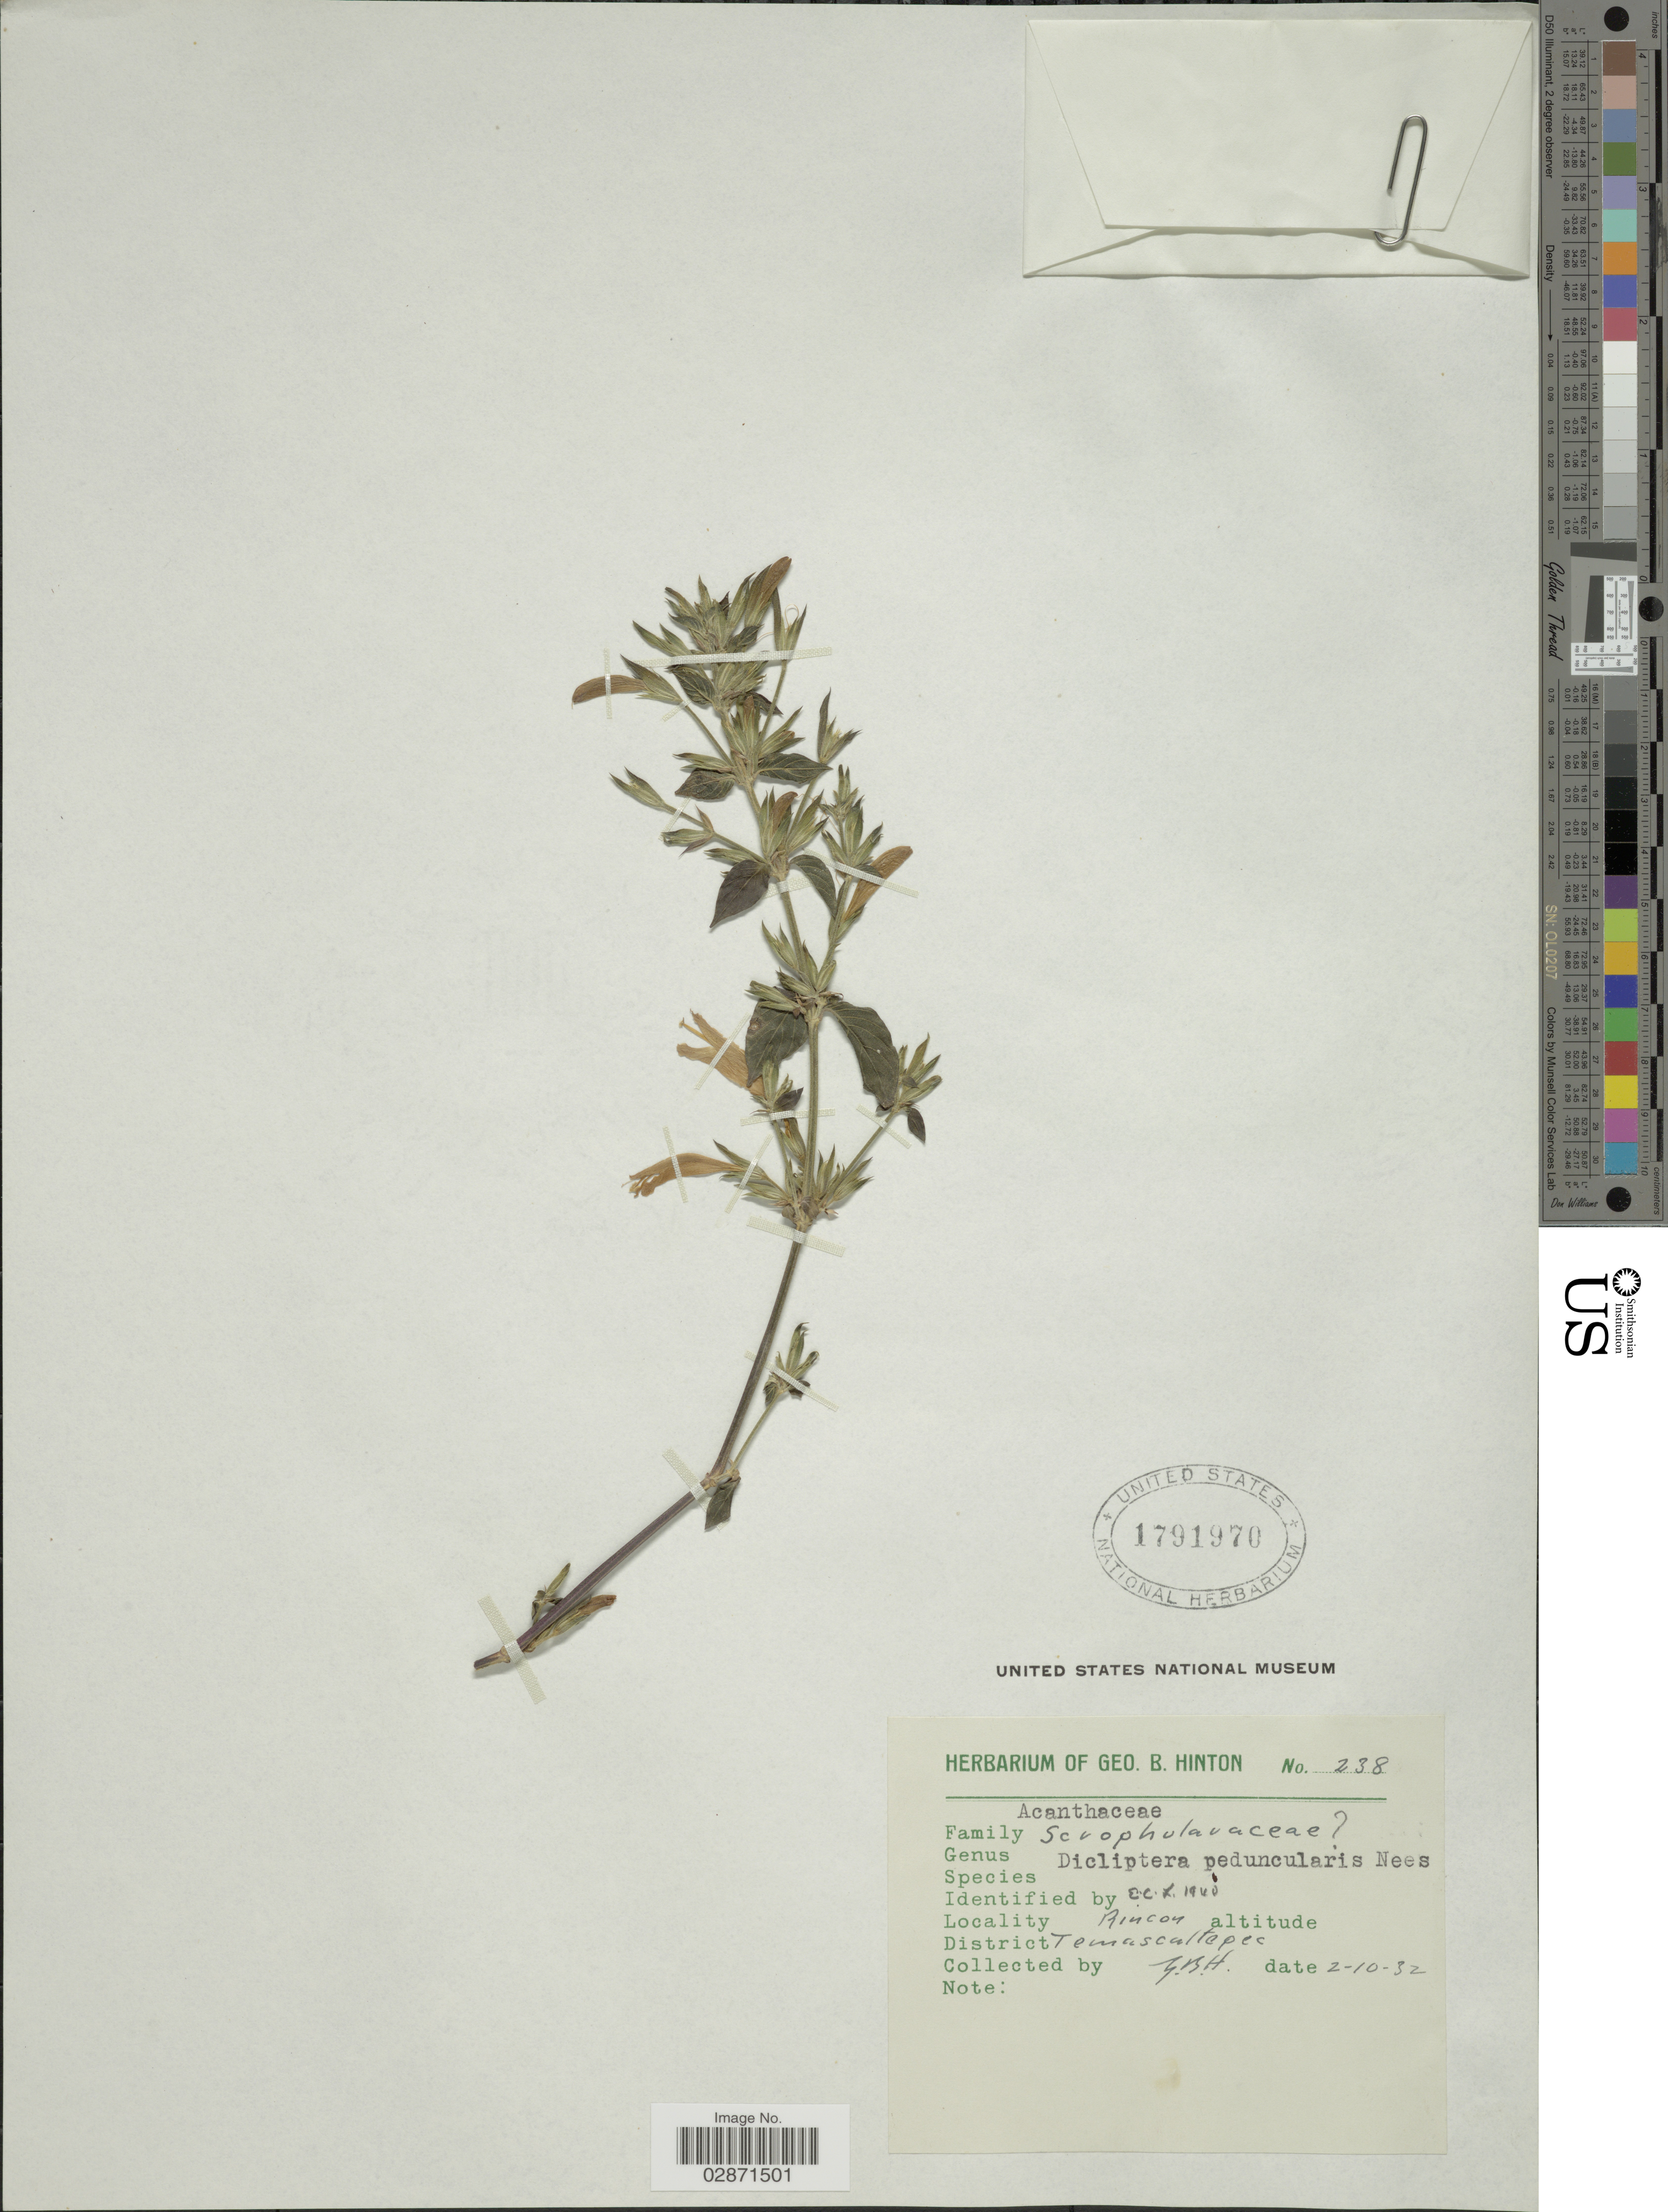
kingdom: Plantae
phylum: Tracheophyta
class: Magnoliopsida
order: Lamiales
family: Acanthaceae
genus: Dicliptera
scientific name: Dicliptera peduncularis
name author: Nees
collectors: G. B. Hinton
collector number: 238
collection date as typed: Transcribed d/m/y: 2/10/32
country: Mexico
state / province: México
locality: Rincon, District Temascaltepec.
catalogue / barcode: US 1791970